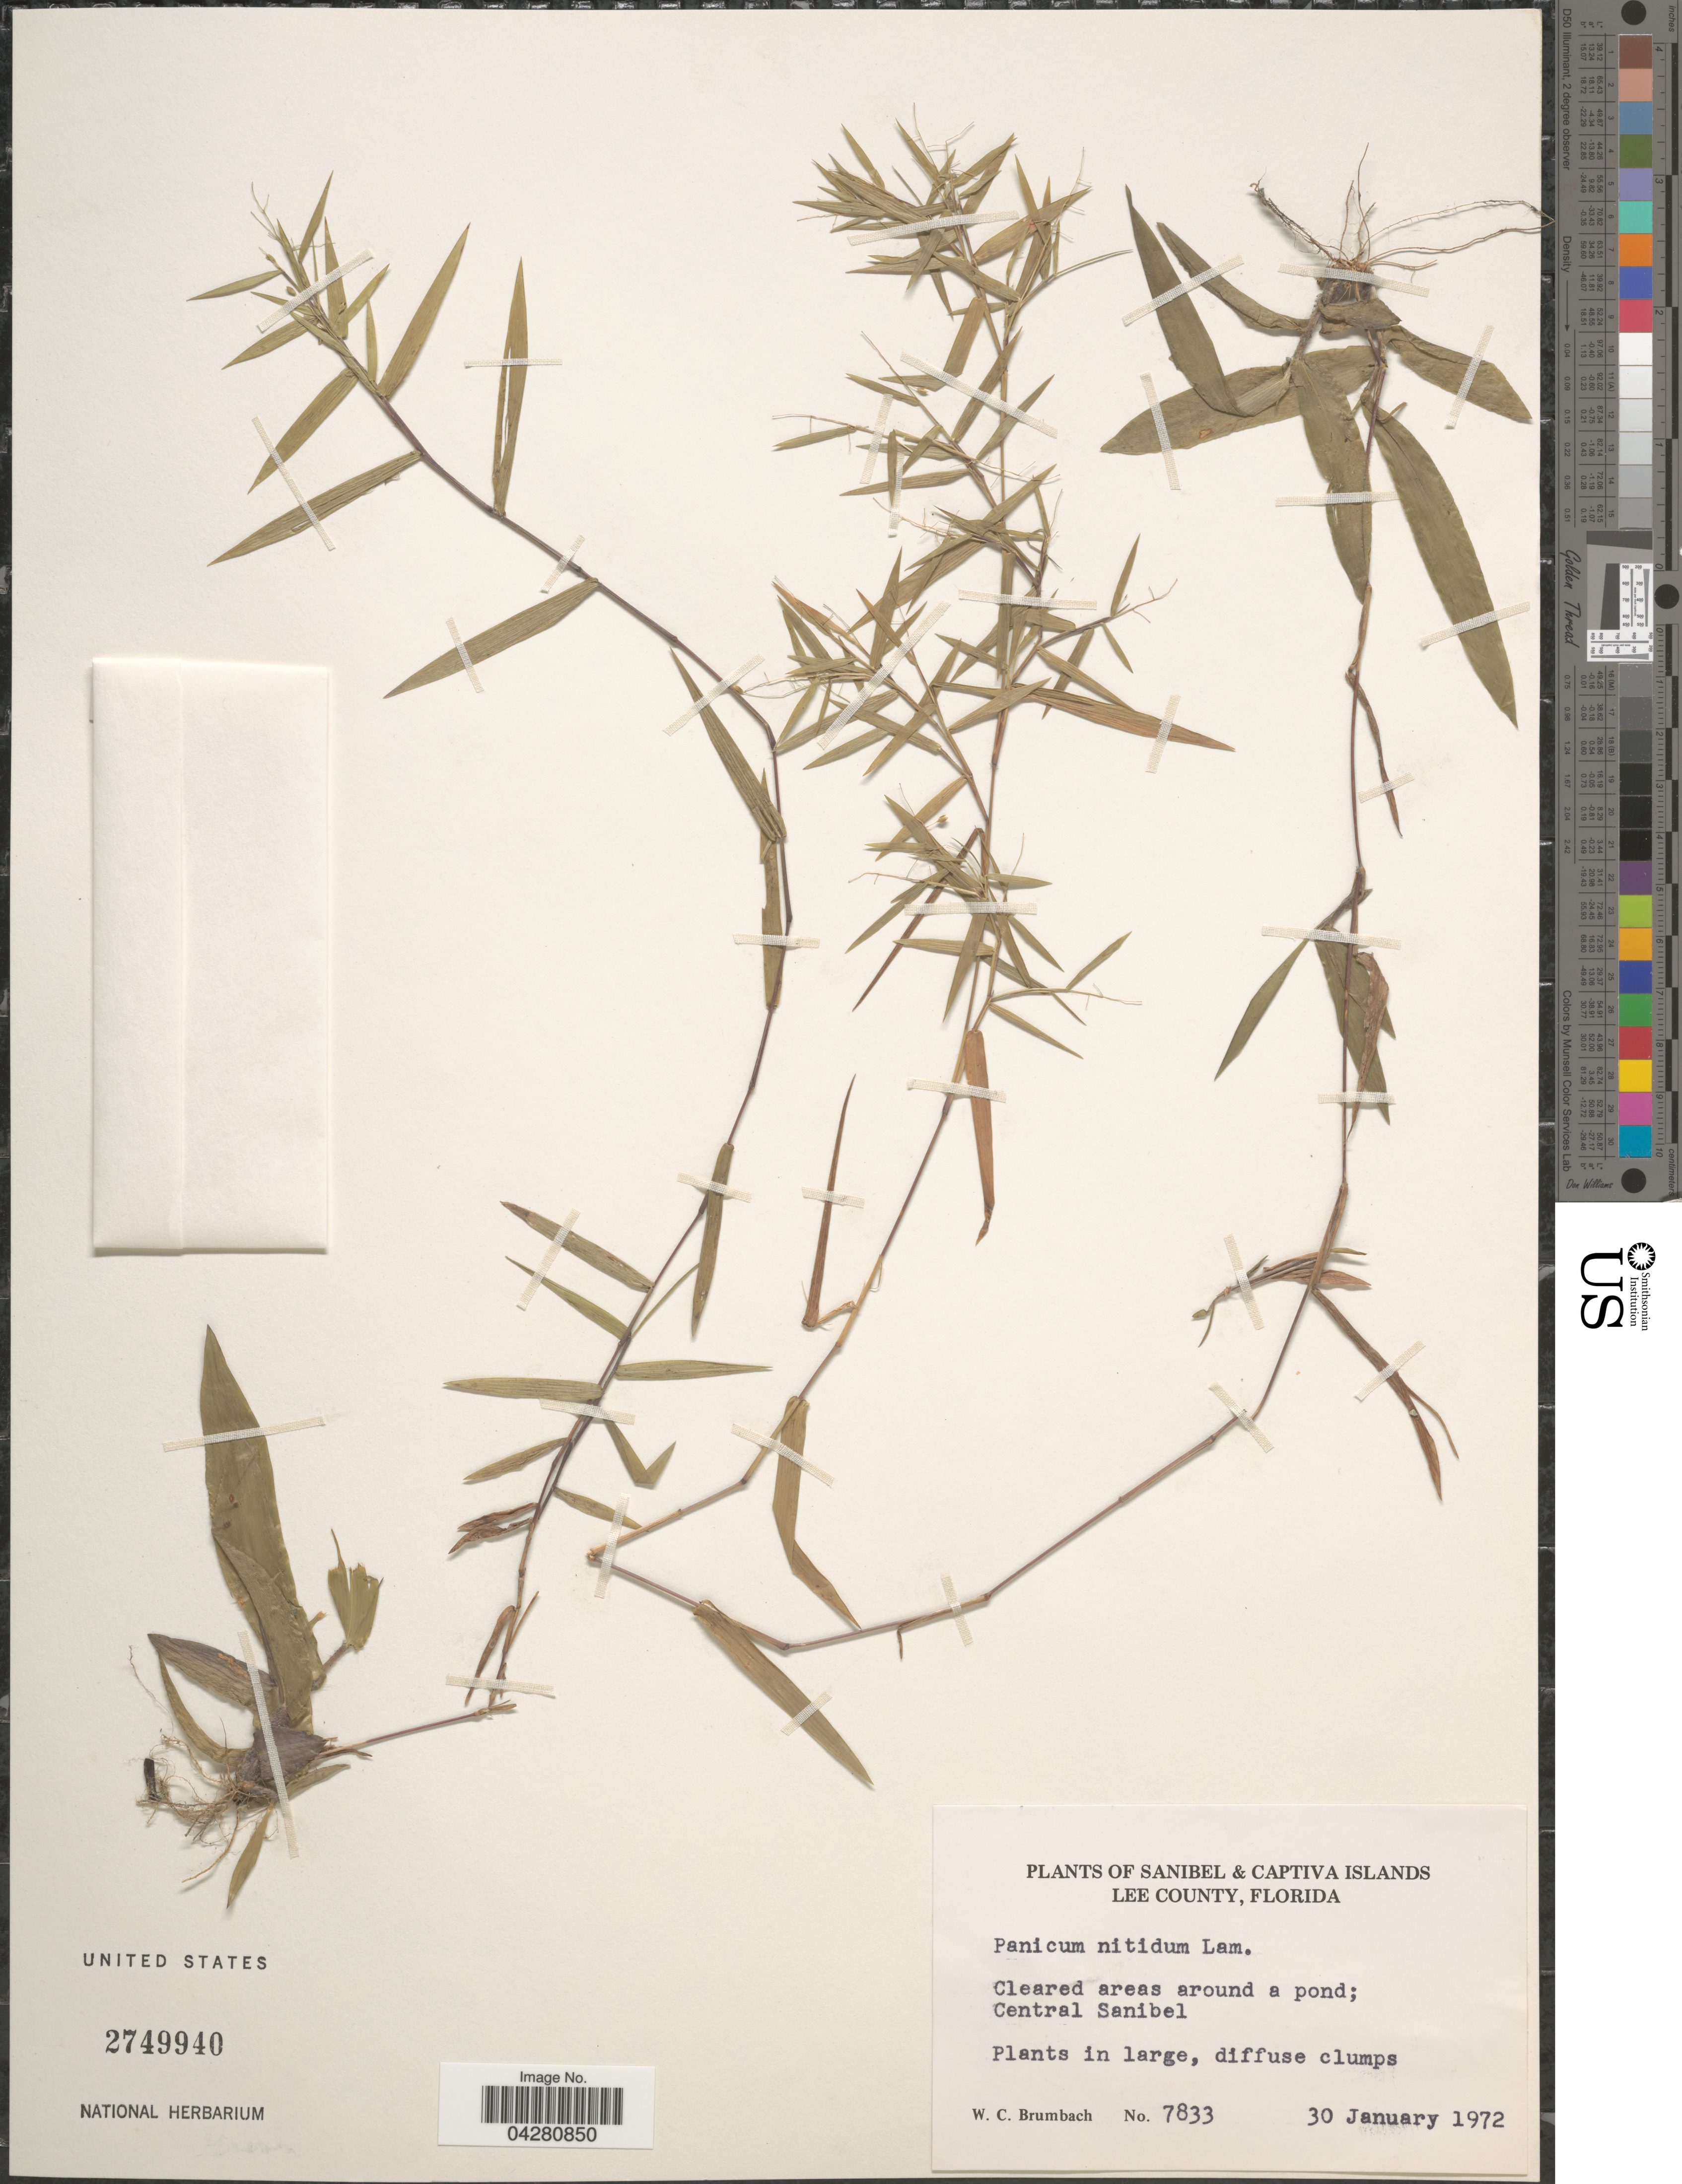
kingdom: Plantae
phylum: Tracheophyta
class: Liliopsida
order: Poales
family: Poaceae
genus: Dichanthelium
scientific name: Dichanthelium dichotomum var. dichotomum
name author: (L.) Gould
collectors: W. C. Brumbach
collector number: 7833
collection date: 1972-01-30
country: United States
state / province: Florida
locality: Lee County. Cleared areas around a pond; Central Sanibel.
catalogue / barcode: US 2749940